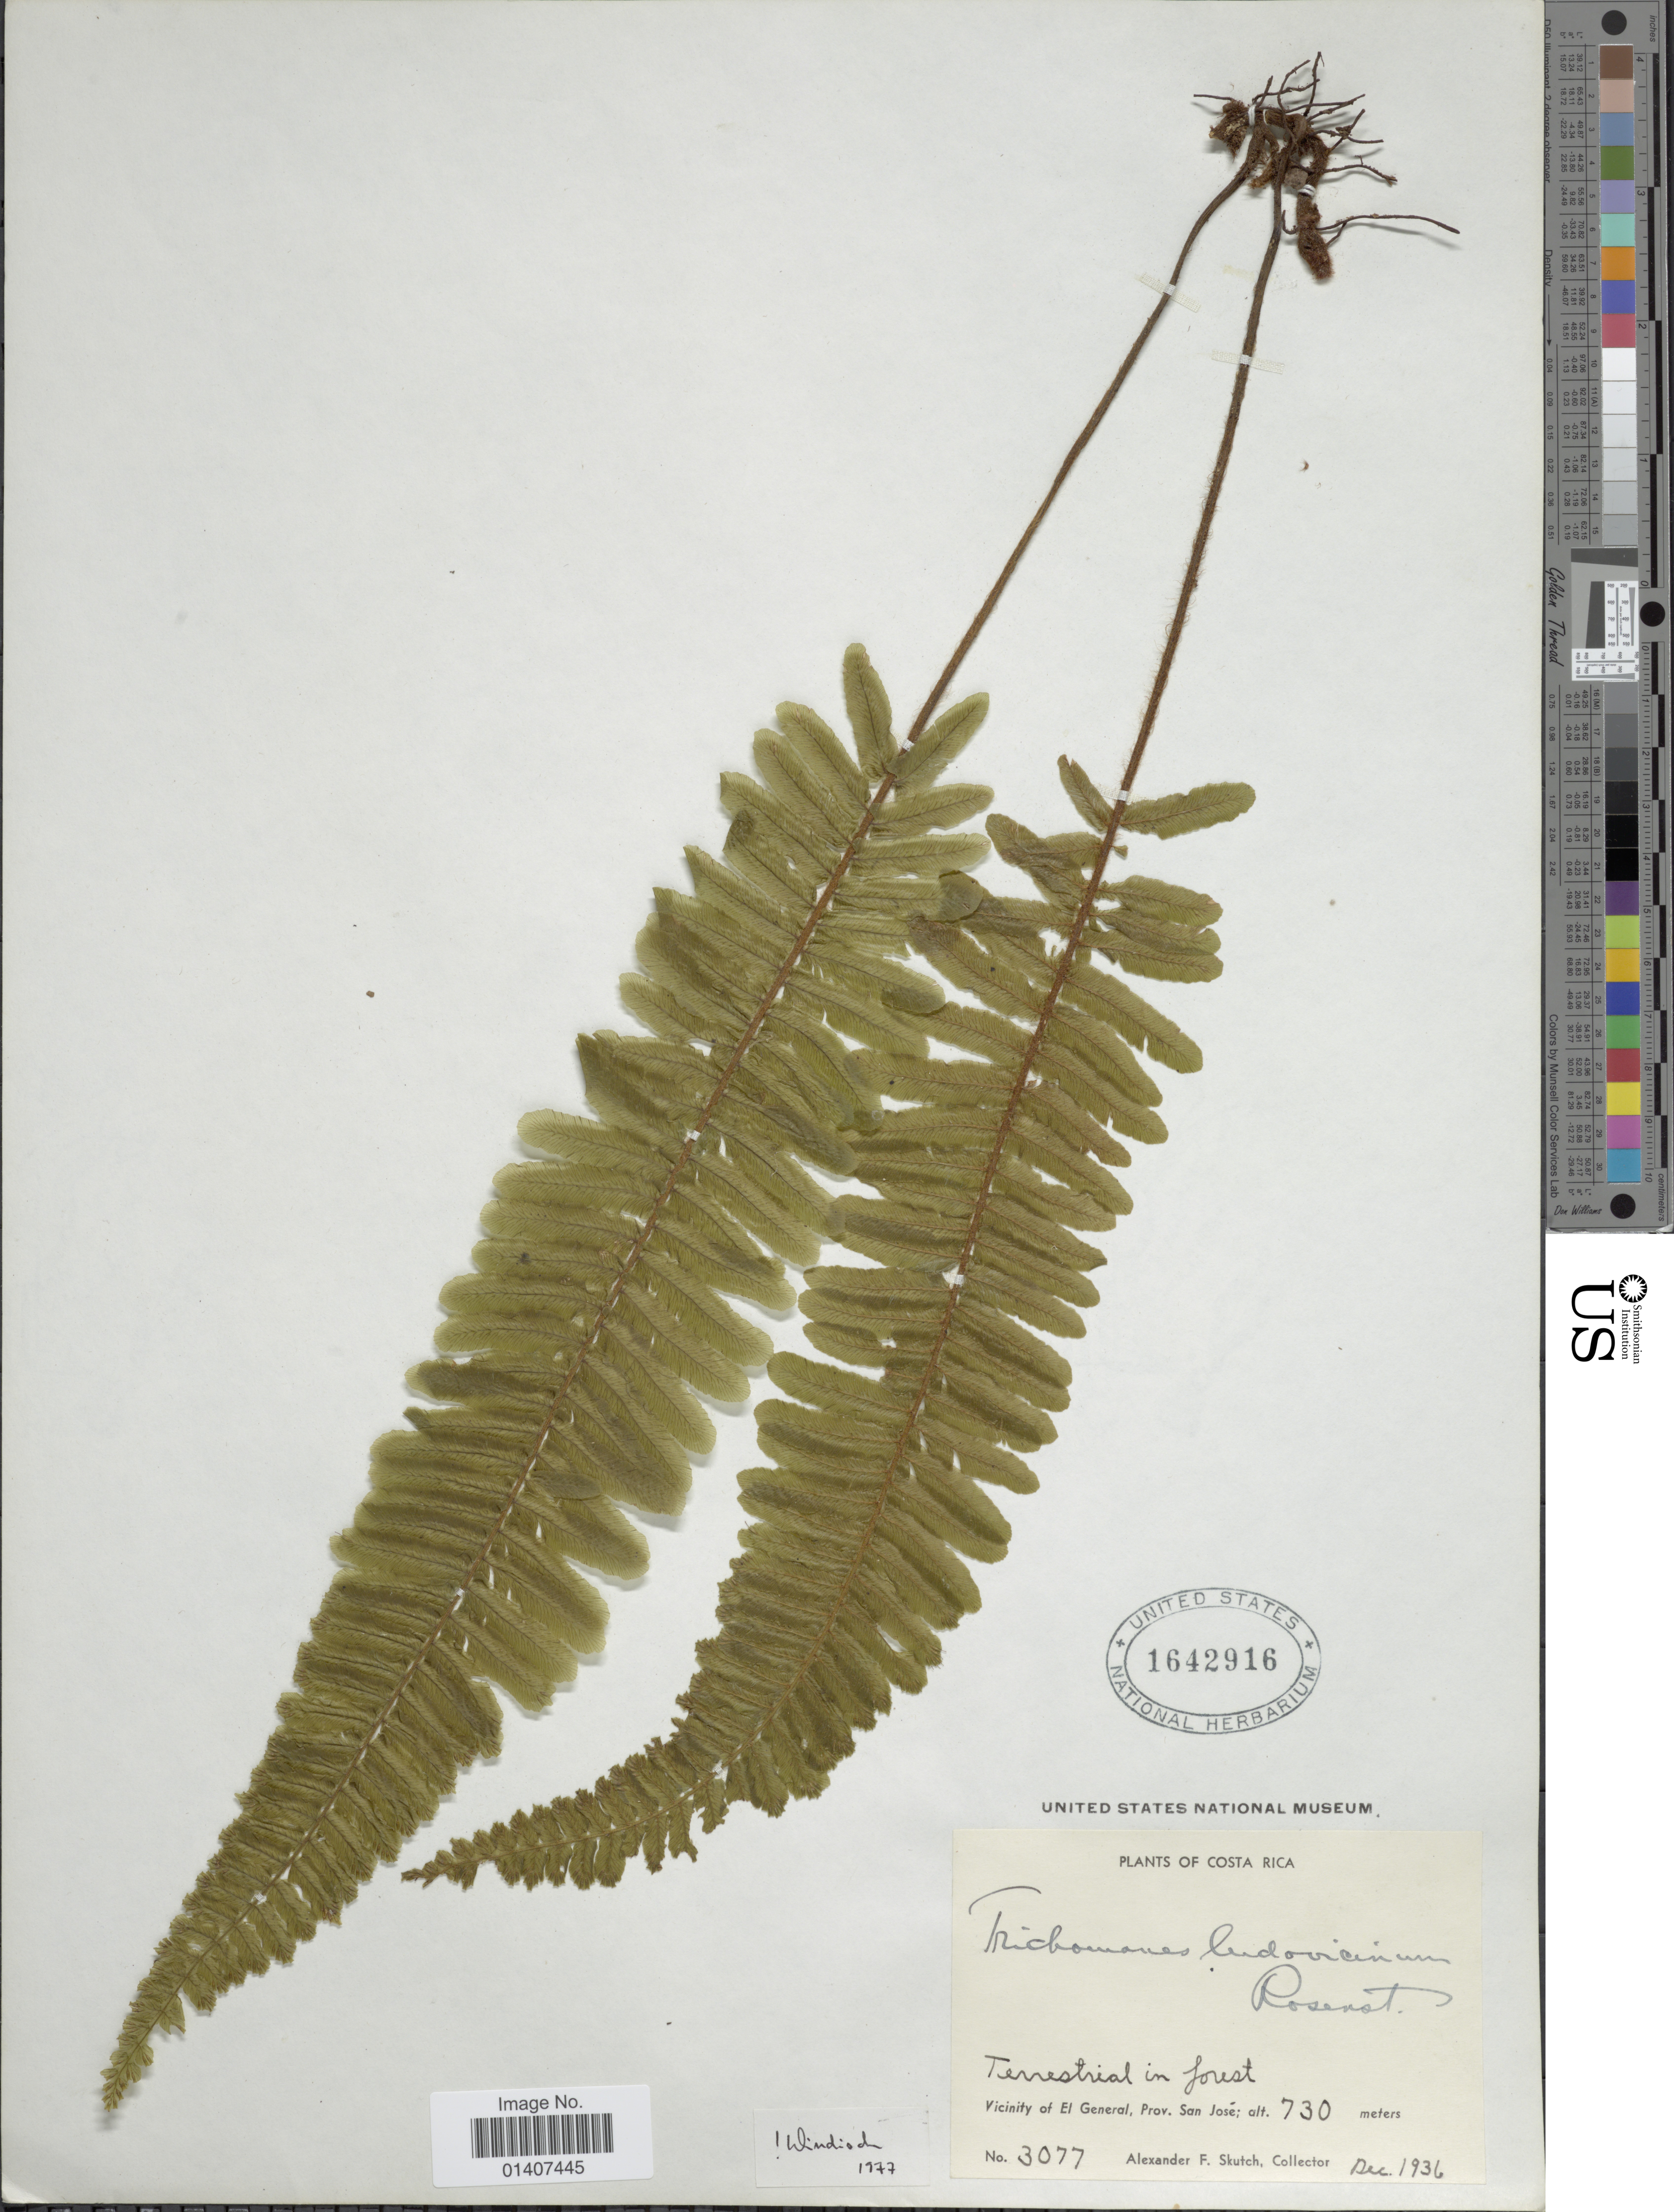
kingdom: Plantae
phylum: Tracheophyta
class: Polypodiopsida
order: Hymenophyllales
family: Hymenophyllaceae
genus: Trichomanes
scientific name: Trichomanes ludovicinum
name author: Rosenst.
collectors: A. F. Skutch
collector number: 3077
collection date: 1936-12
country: Costa Rica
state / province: San José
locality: Vicinity of El General, prov. San José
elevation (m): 730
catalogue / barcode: US 1642916